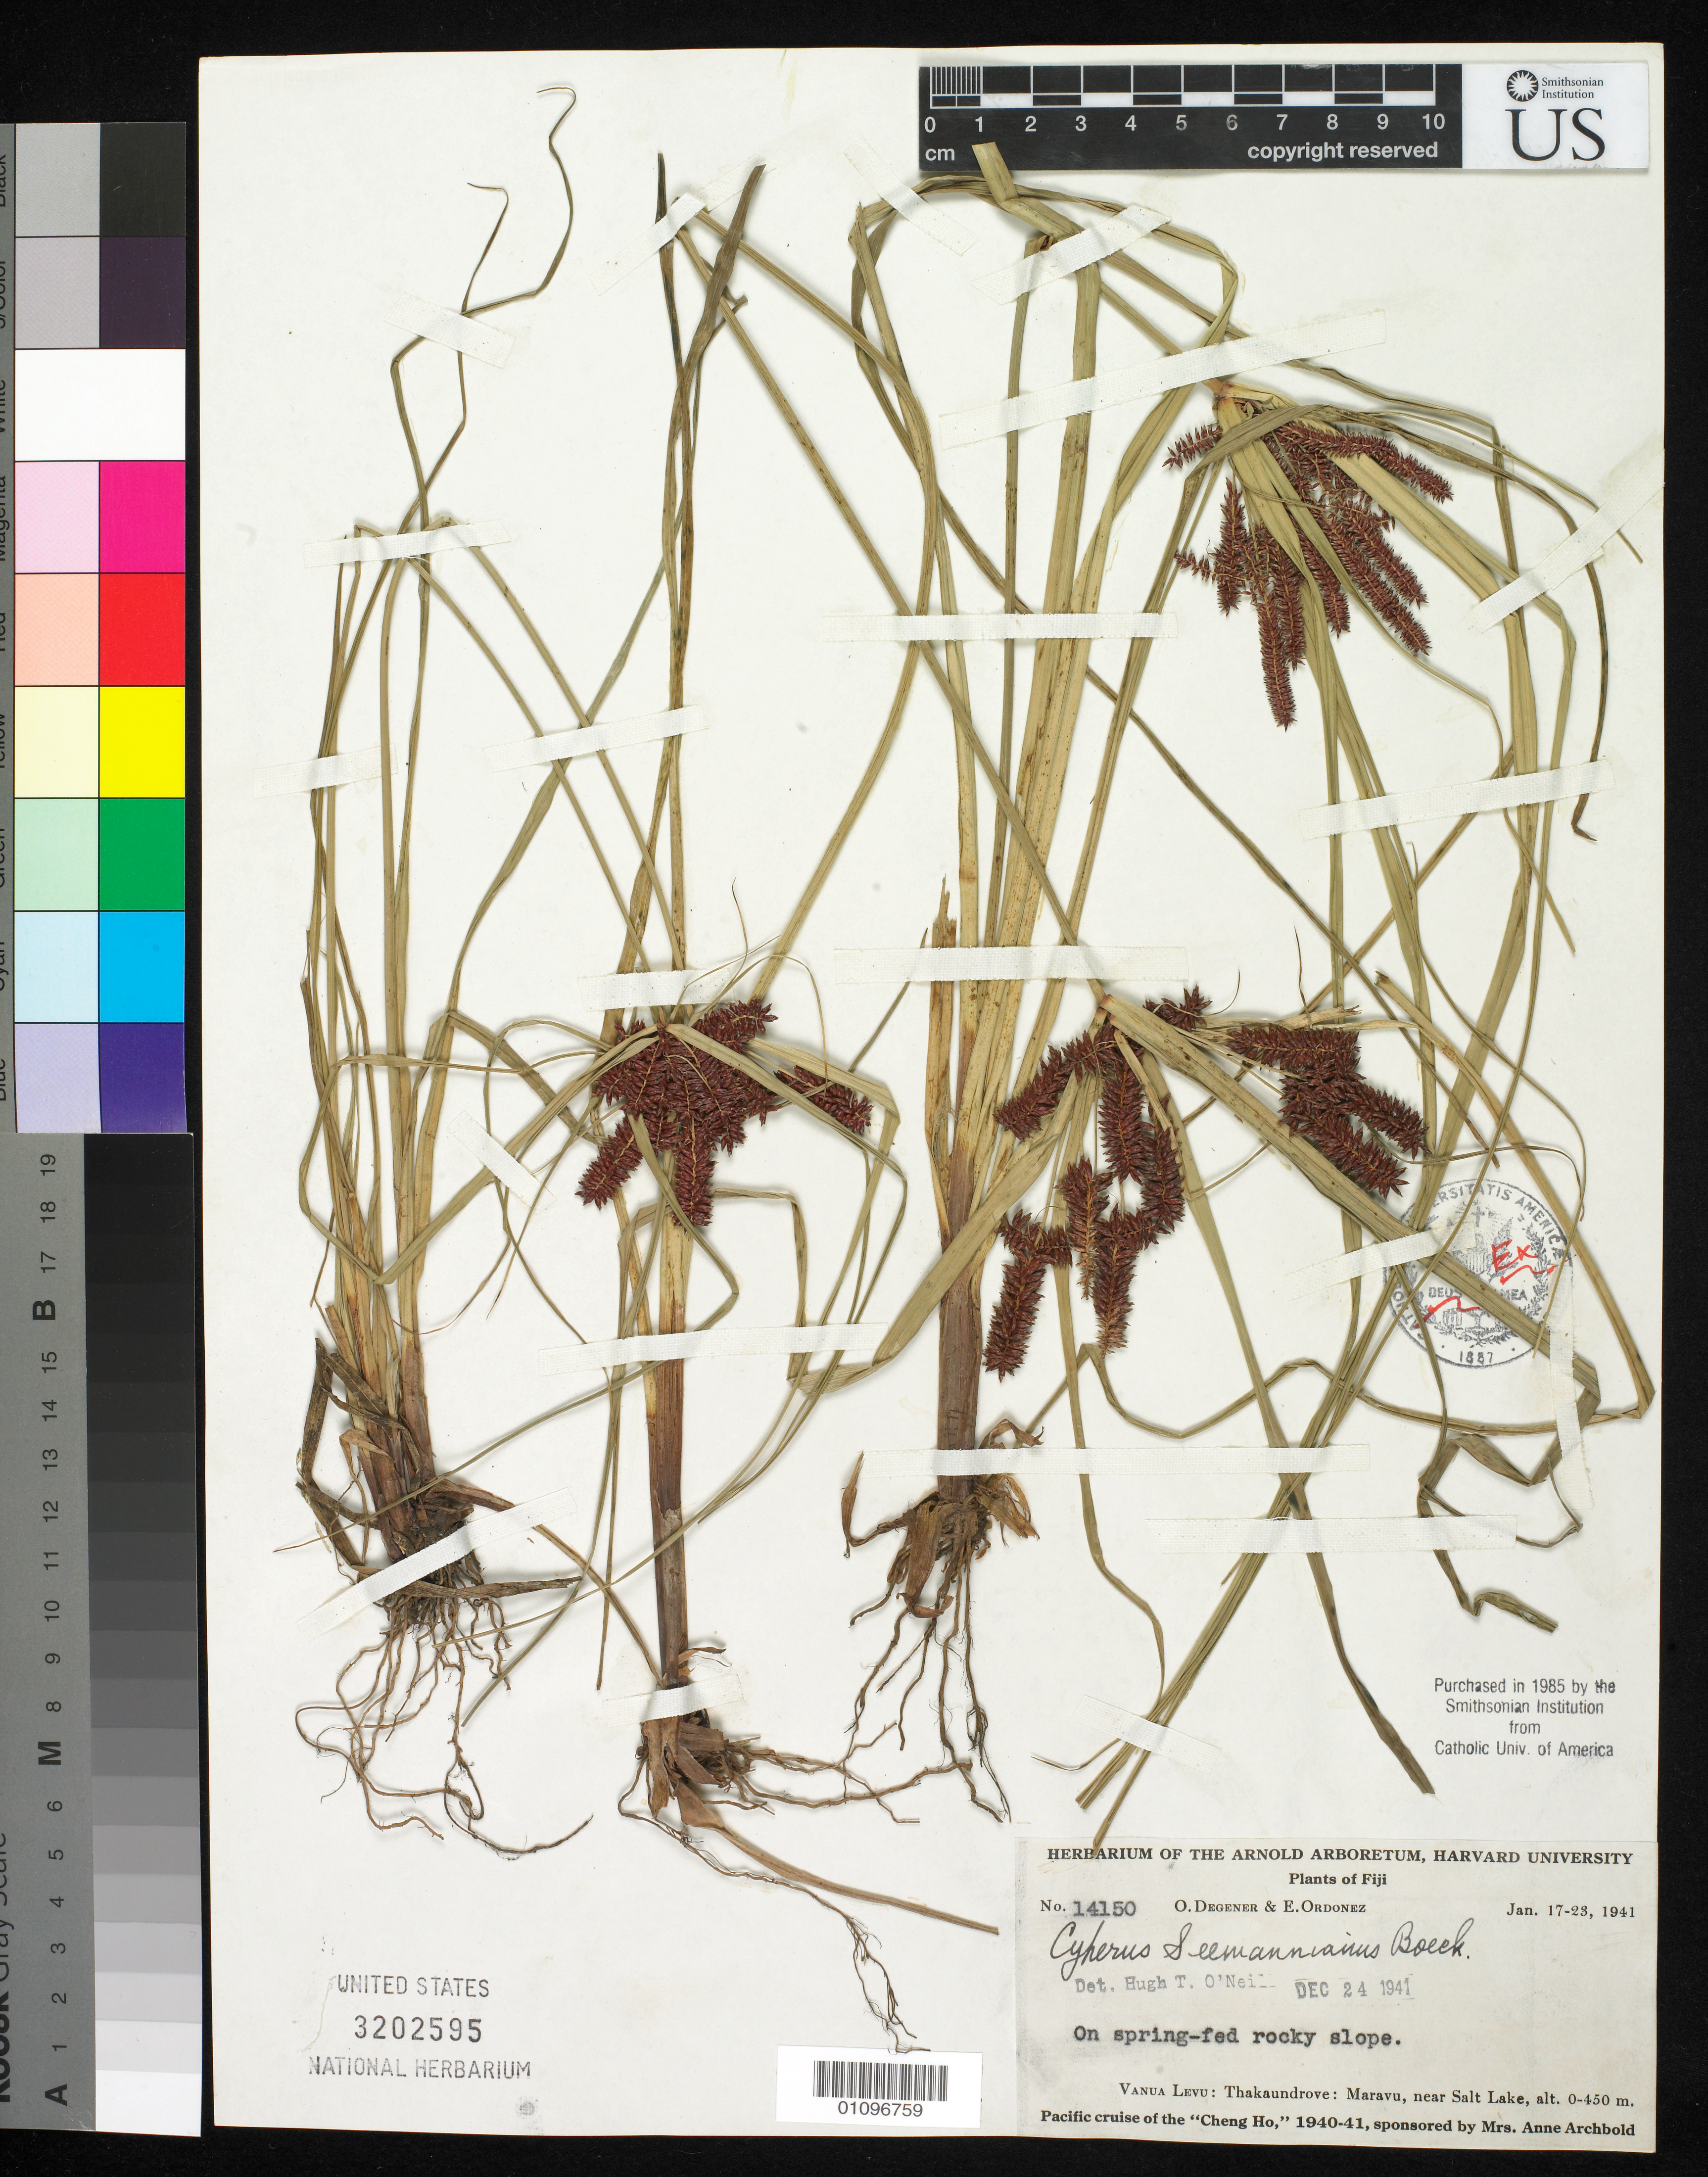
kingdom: Plantae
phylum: Tracheophyta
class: Liliopsida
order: Poales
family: Cyperaceae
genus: Cyperus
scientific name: Cyperus seemannianus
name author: Boeckeler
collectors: O. Degener & E. Ordonez.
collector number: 14150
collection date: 1941-01-17/1941-01-23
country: Fiji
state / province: Thakaundrove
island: Vanua Levu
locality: Maravu, near Salt Lake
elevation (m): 0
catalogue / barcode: US 3202595